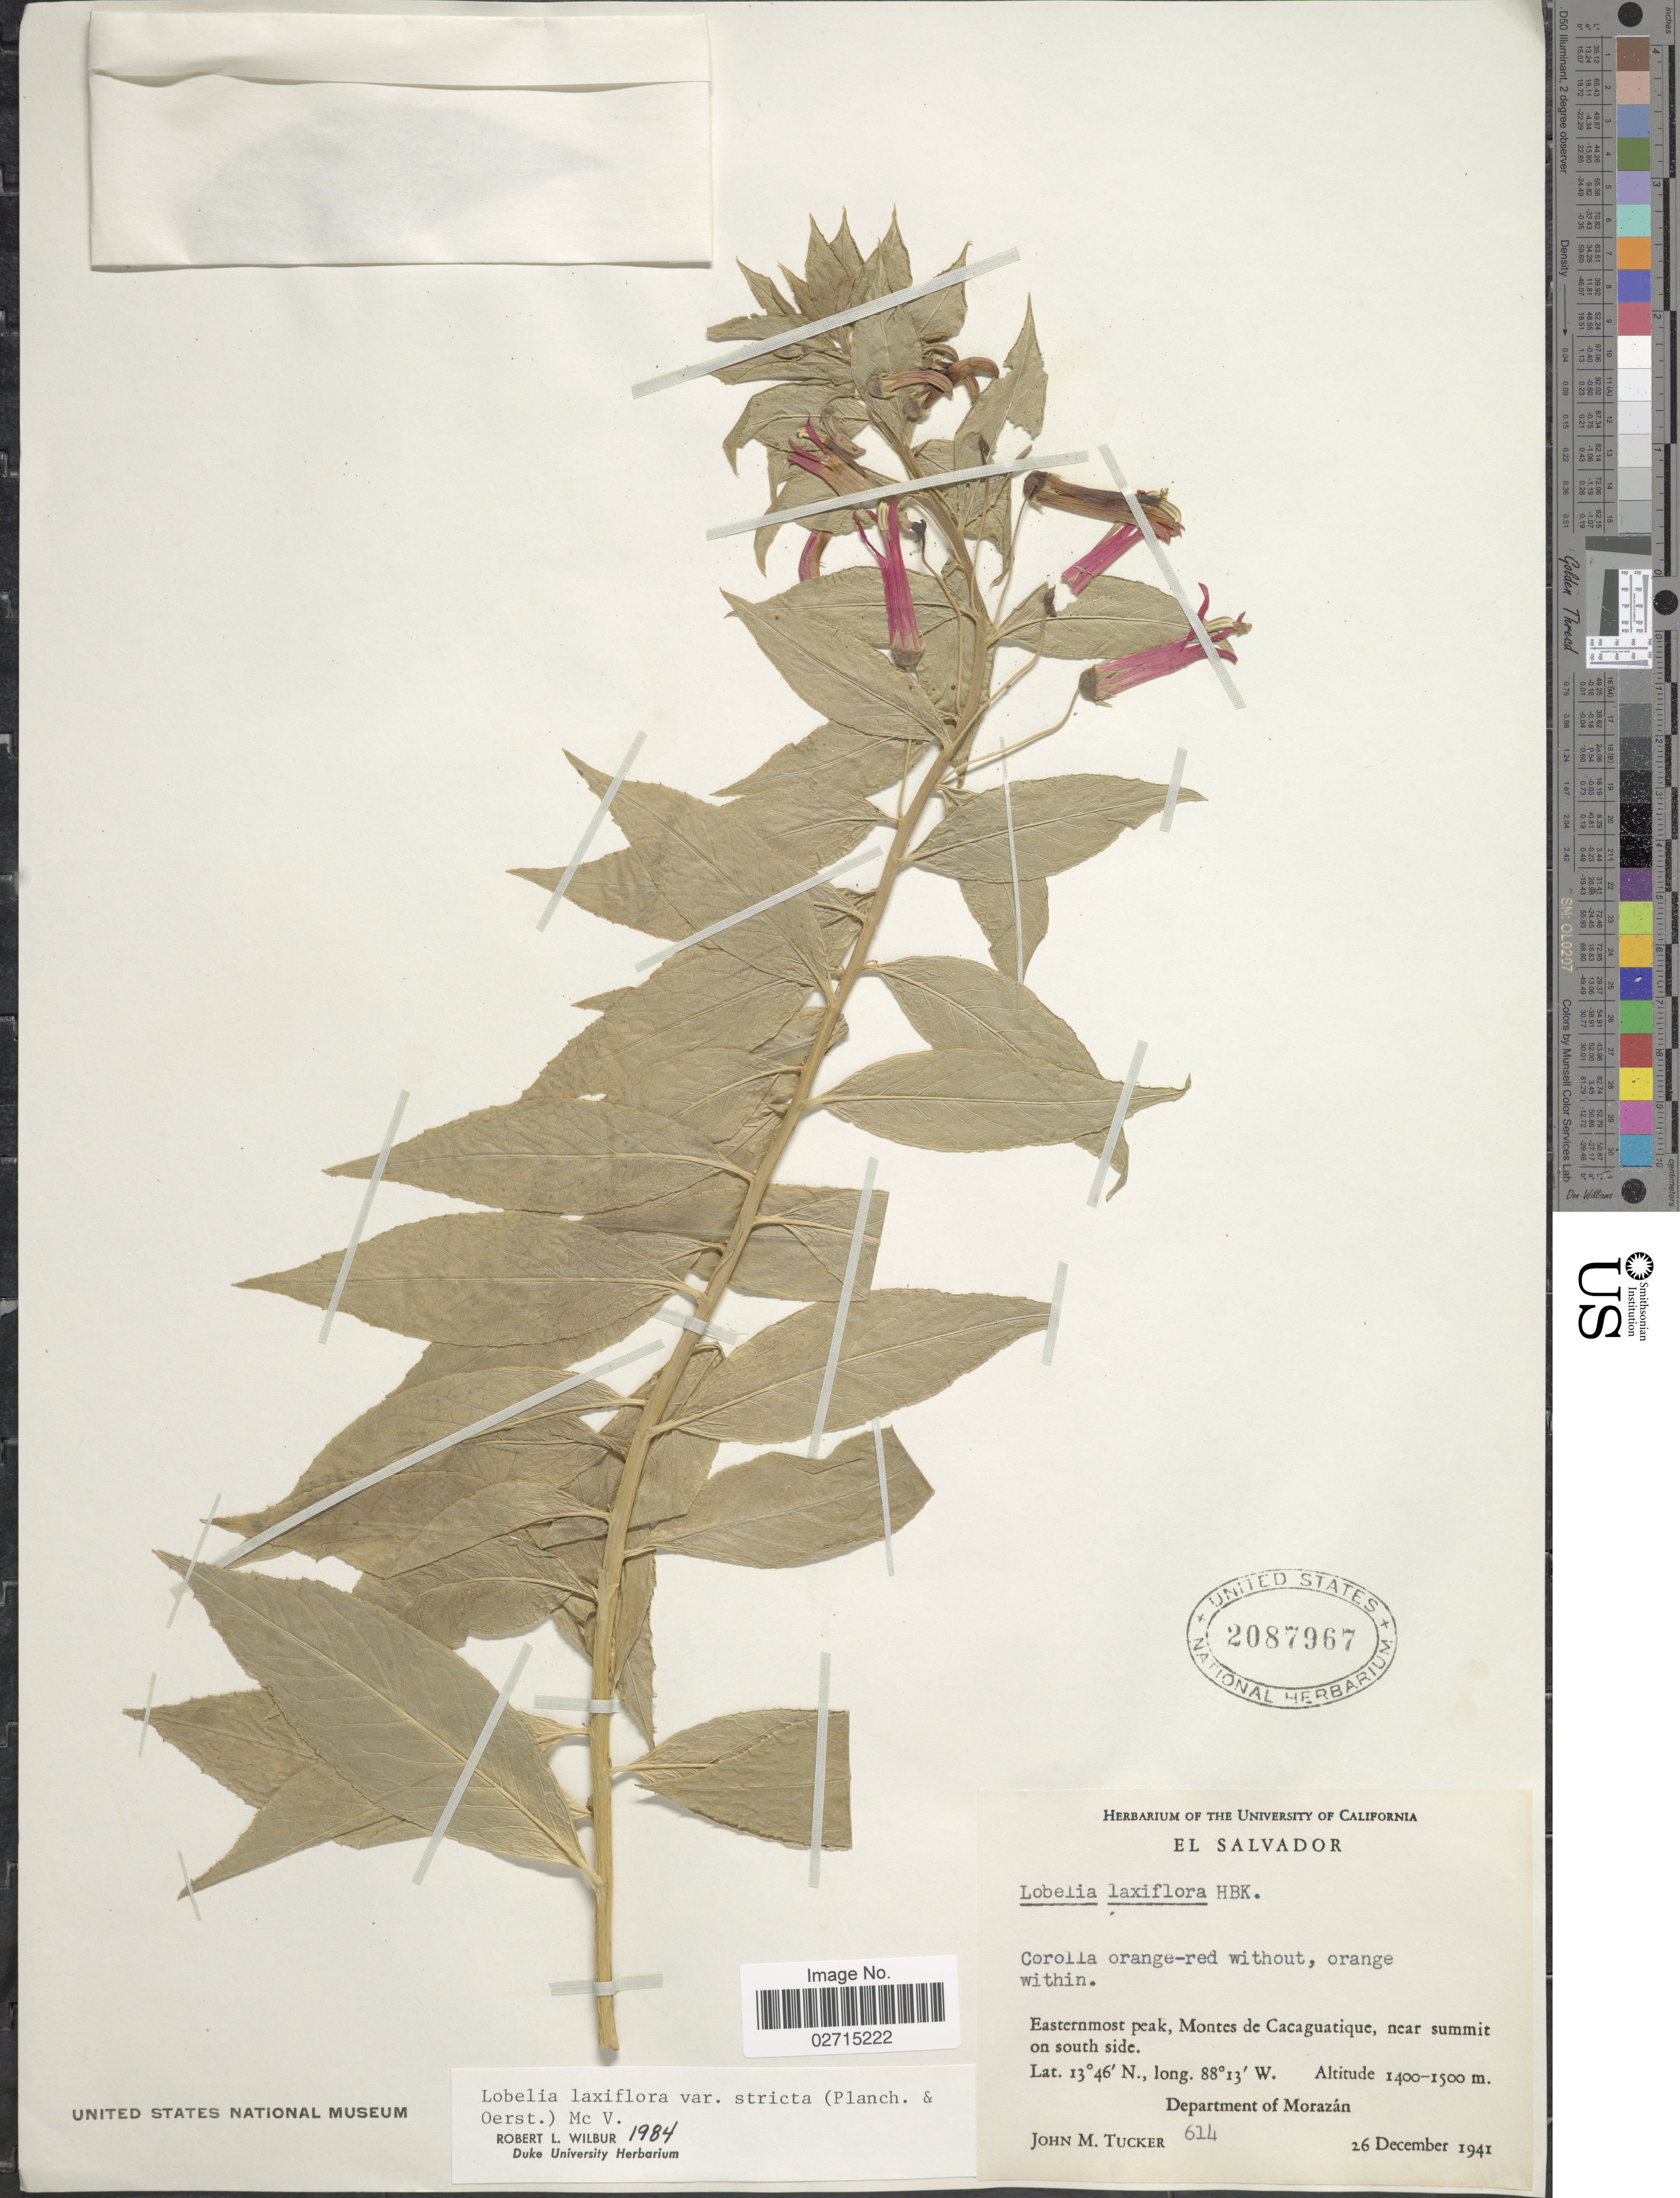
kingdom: Plantae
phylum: Tracheophyta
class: Magnoliopsida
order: Asterales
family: Campanulaceae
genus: Lobelia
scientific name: Lobelia laxiflora var. stricta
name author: (Planch. & Oerst.) McVaugh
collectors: J. M. Tucker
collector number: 614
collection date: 1941-12-26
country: El Salvador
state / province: Morazan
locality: Easternmost peak, Montes de Cacaguatique, near summit on south side, Department of Morazán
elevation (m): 1400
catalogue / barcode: US 2087967